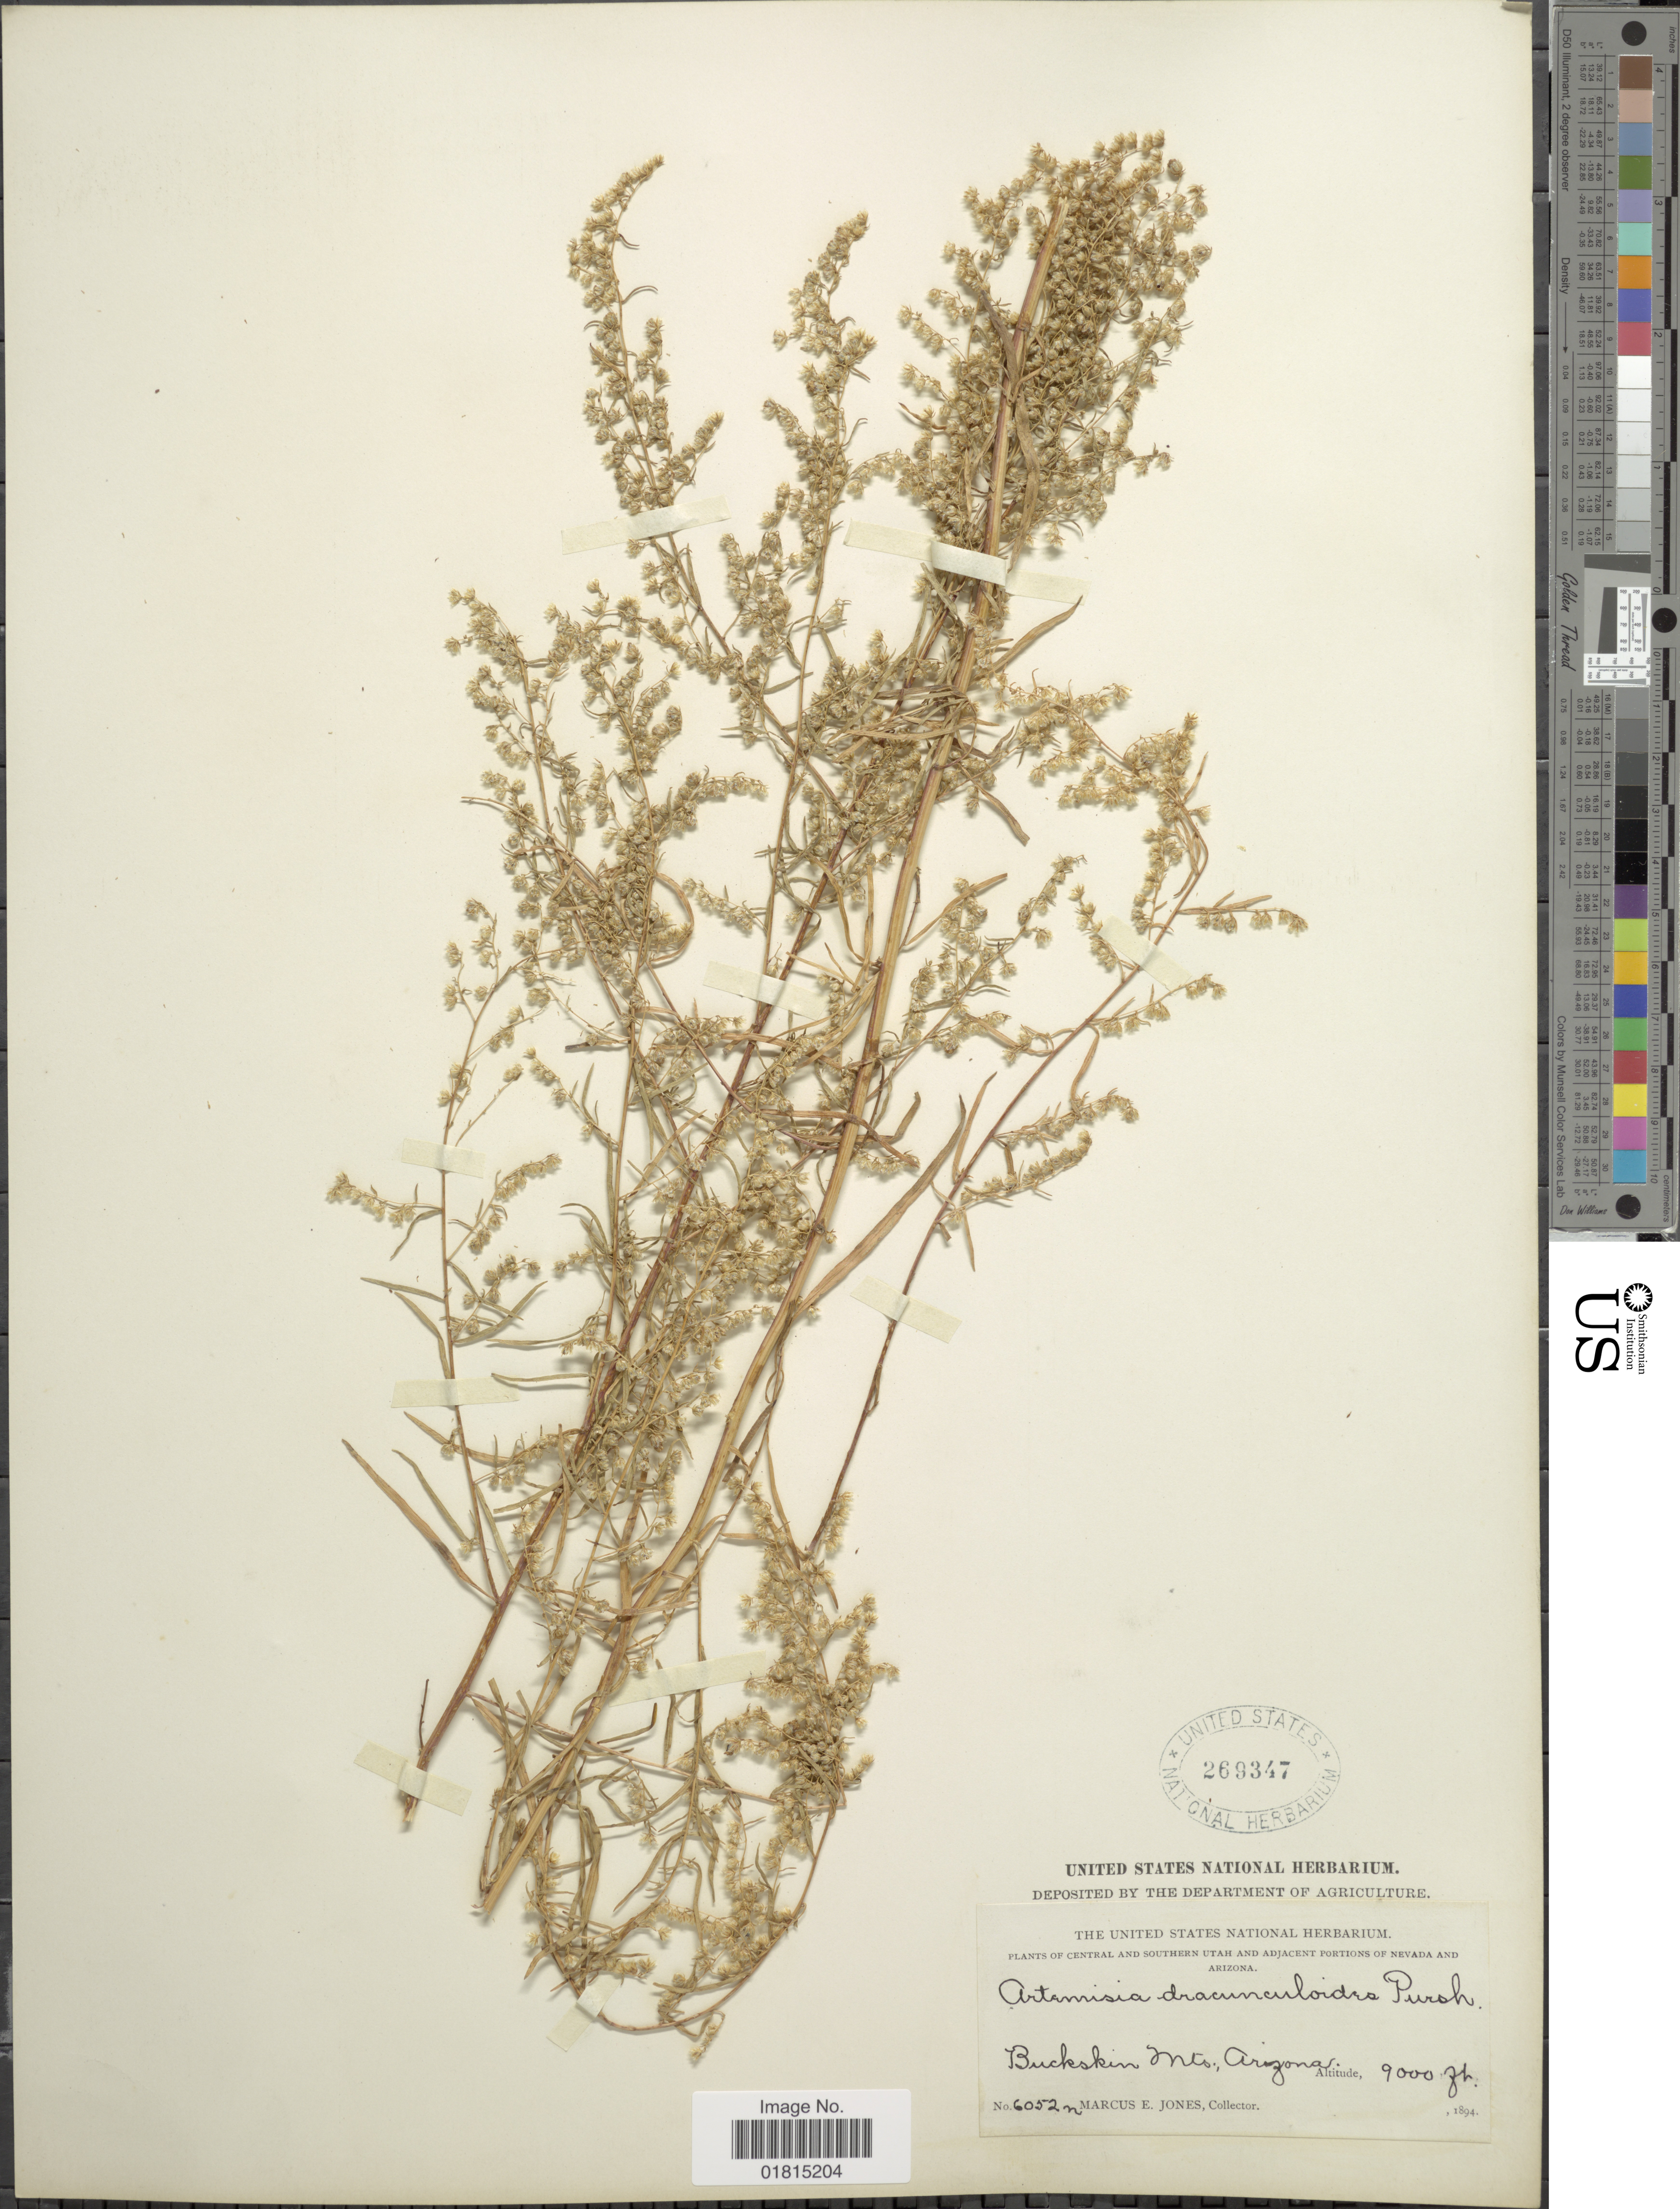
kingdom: Plantae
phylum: Tracheophyta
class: Magnoliopsida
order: Asterales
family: Asteraceae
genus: Artemisia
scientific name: Artemisia dracunculoides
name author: Pursh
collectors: M. E. Jones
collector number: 6052n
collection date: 1894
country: United States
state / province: Arizona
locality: Buckskin Mts.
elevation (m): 2743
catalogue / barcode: US 269347